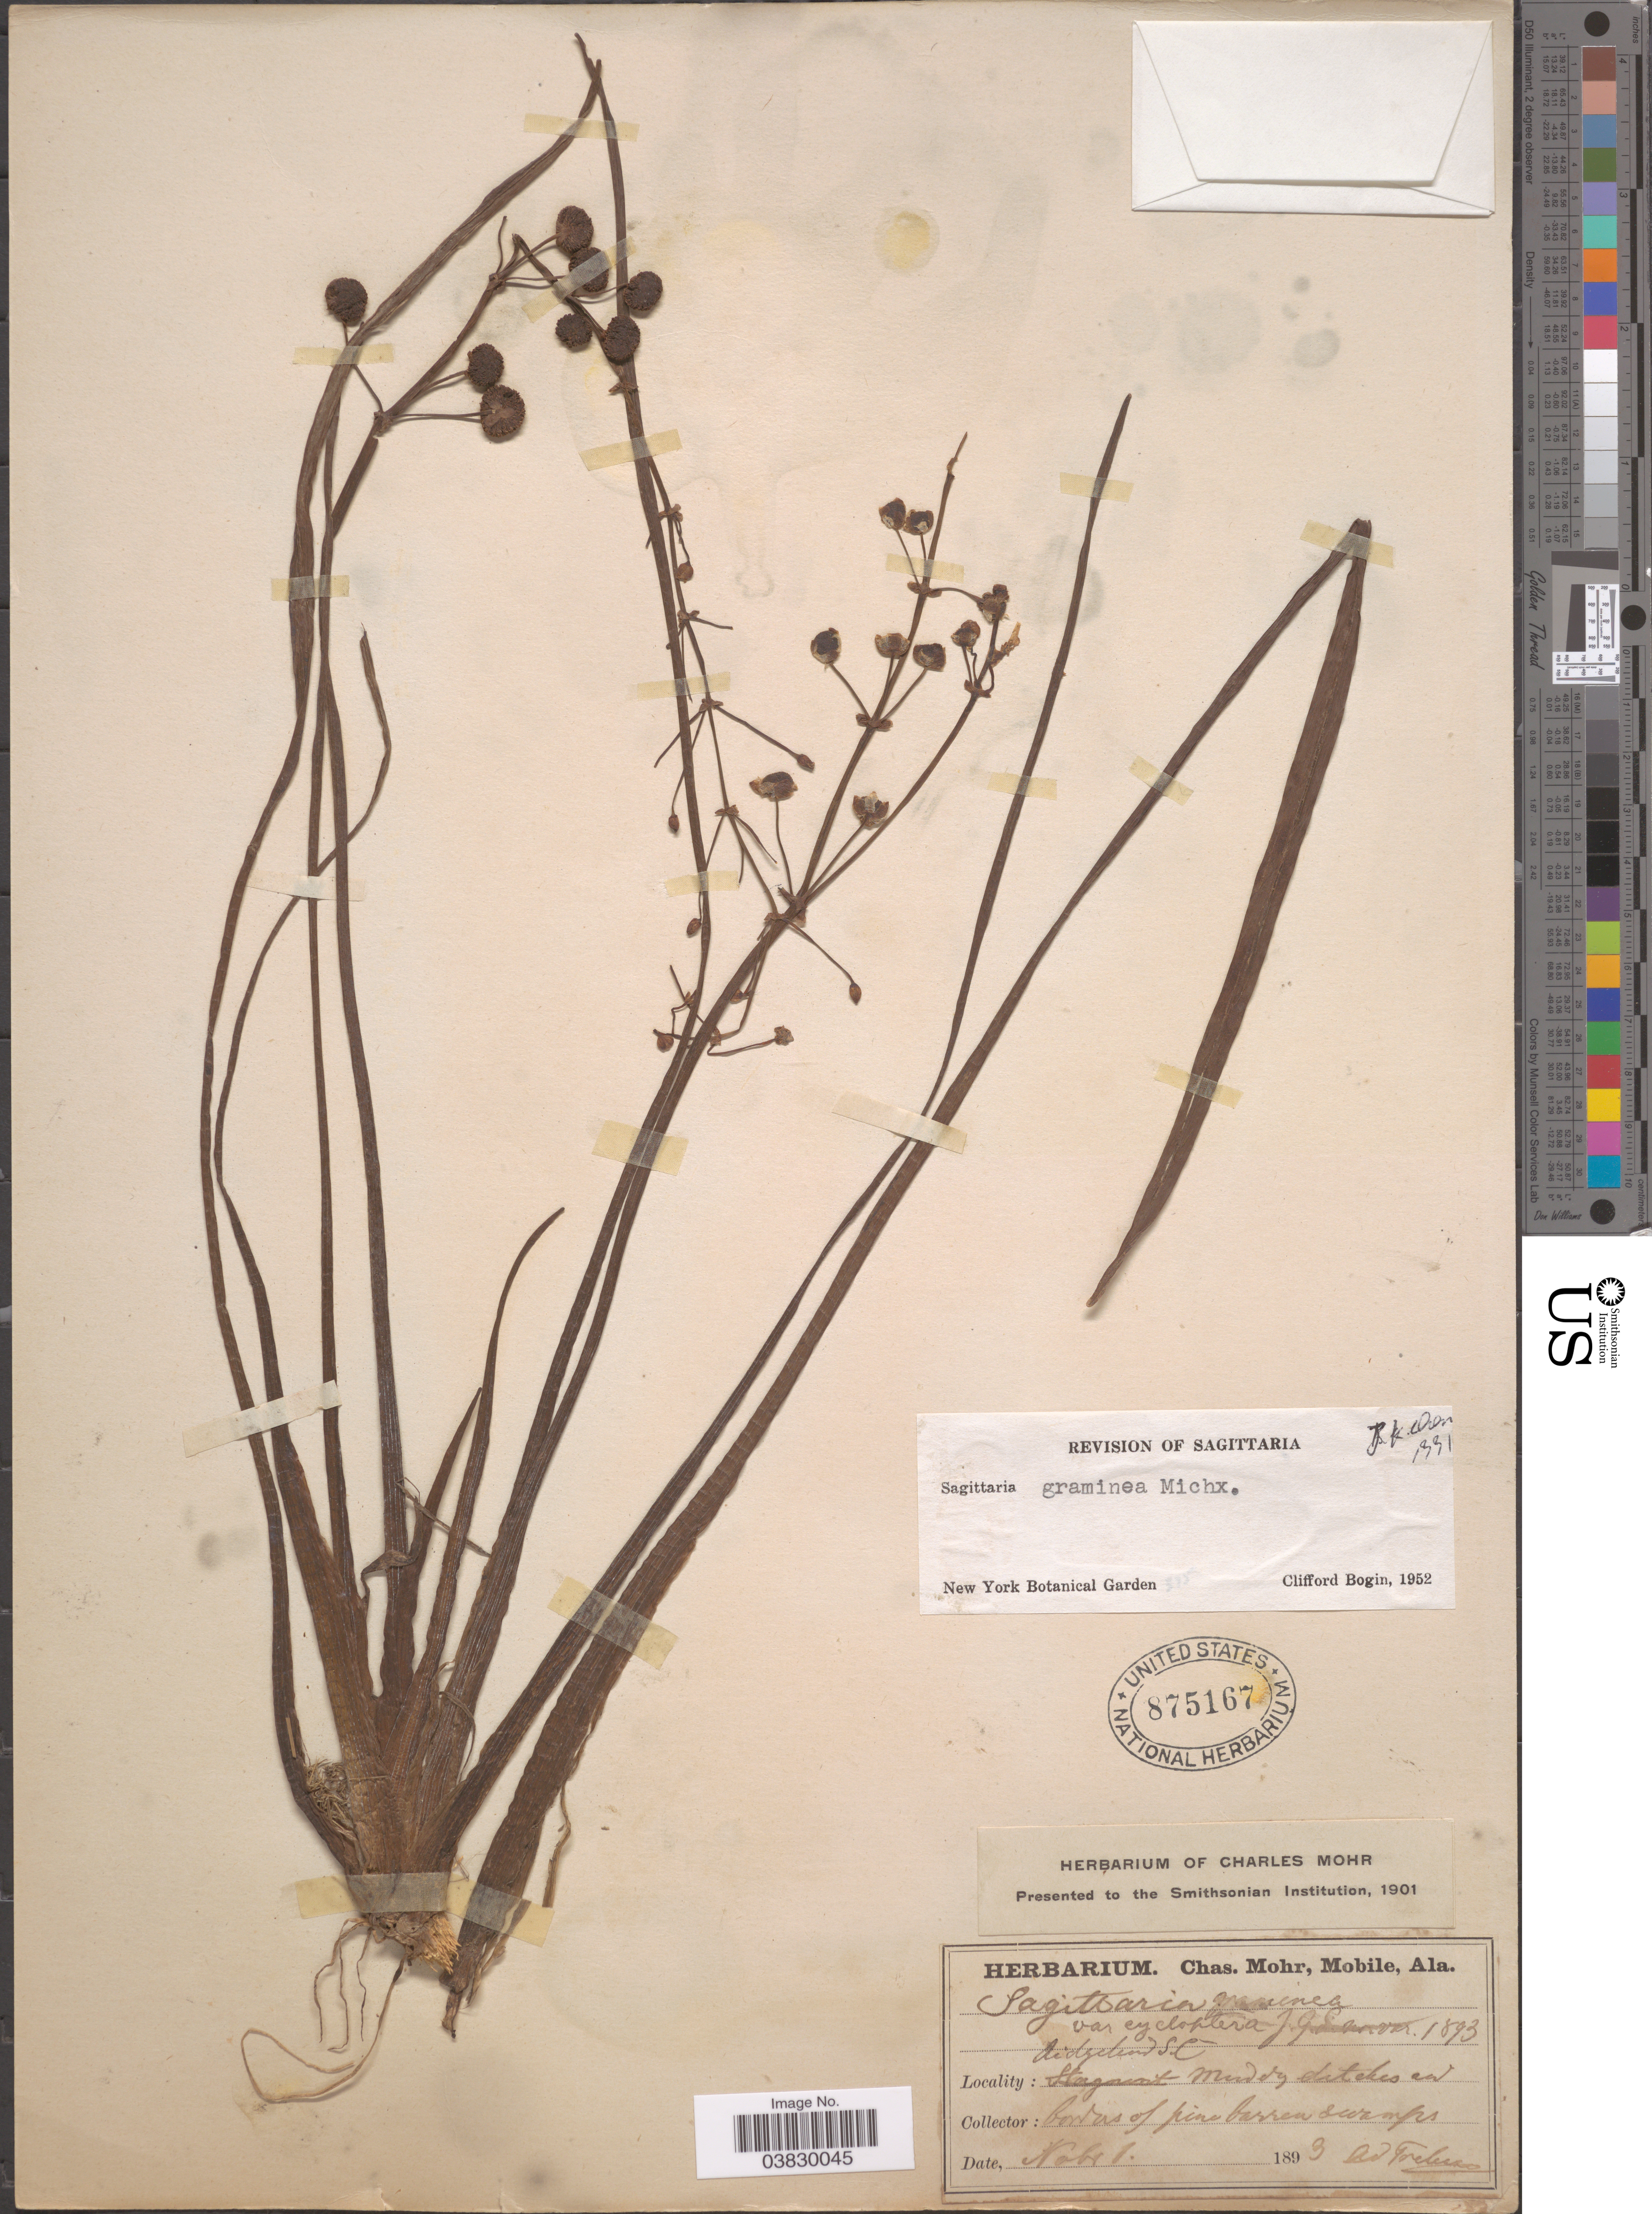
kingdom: Plantae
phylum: Tracheophyta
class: Liliopsida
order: Alismatales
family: Alismataceae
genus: Sagittaria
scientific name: Sagittaria graminea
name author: Michx.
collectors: ex herb. C. Mohr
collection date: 1893-11-01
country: United States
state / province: South Carolina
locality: Ridgeland S.C. Stagnant muddy ditches and borders of pine barren swamps.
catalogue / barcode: US 875167